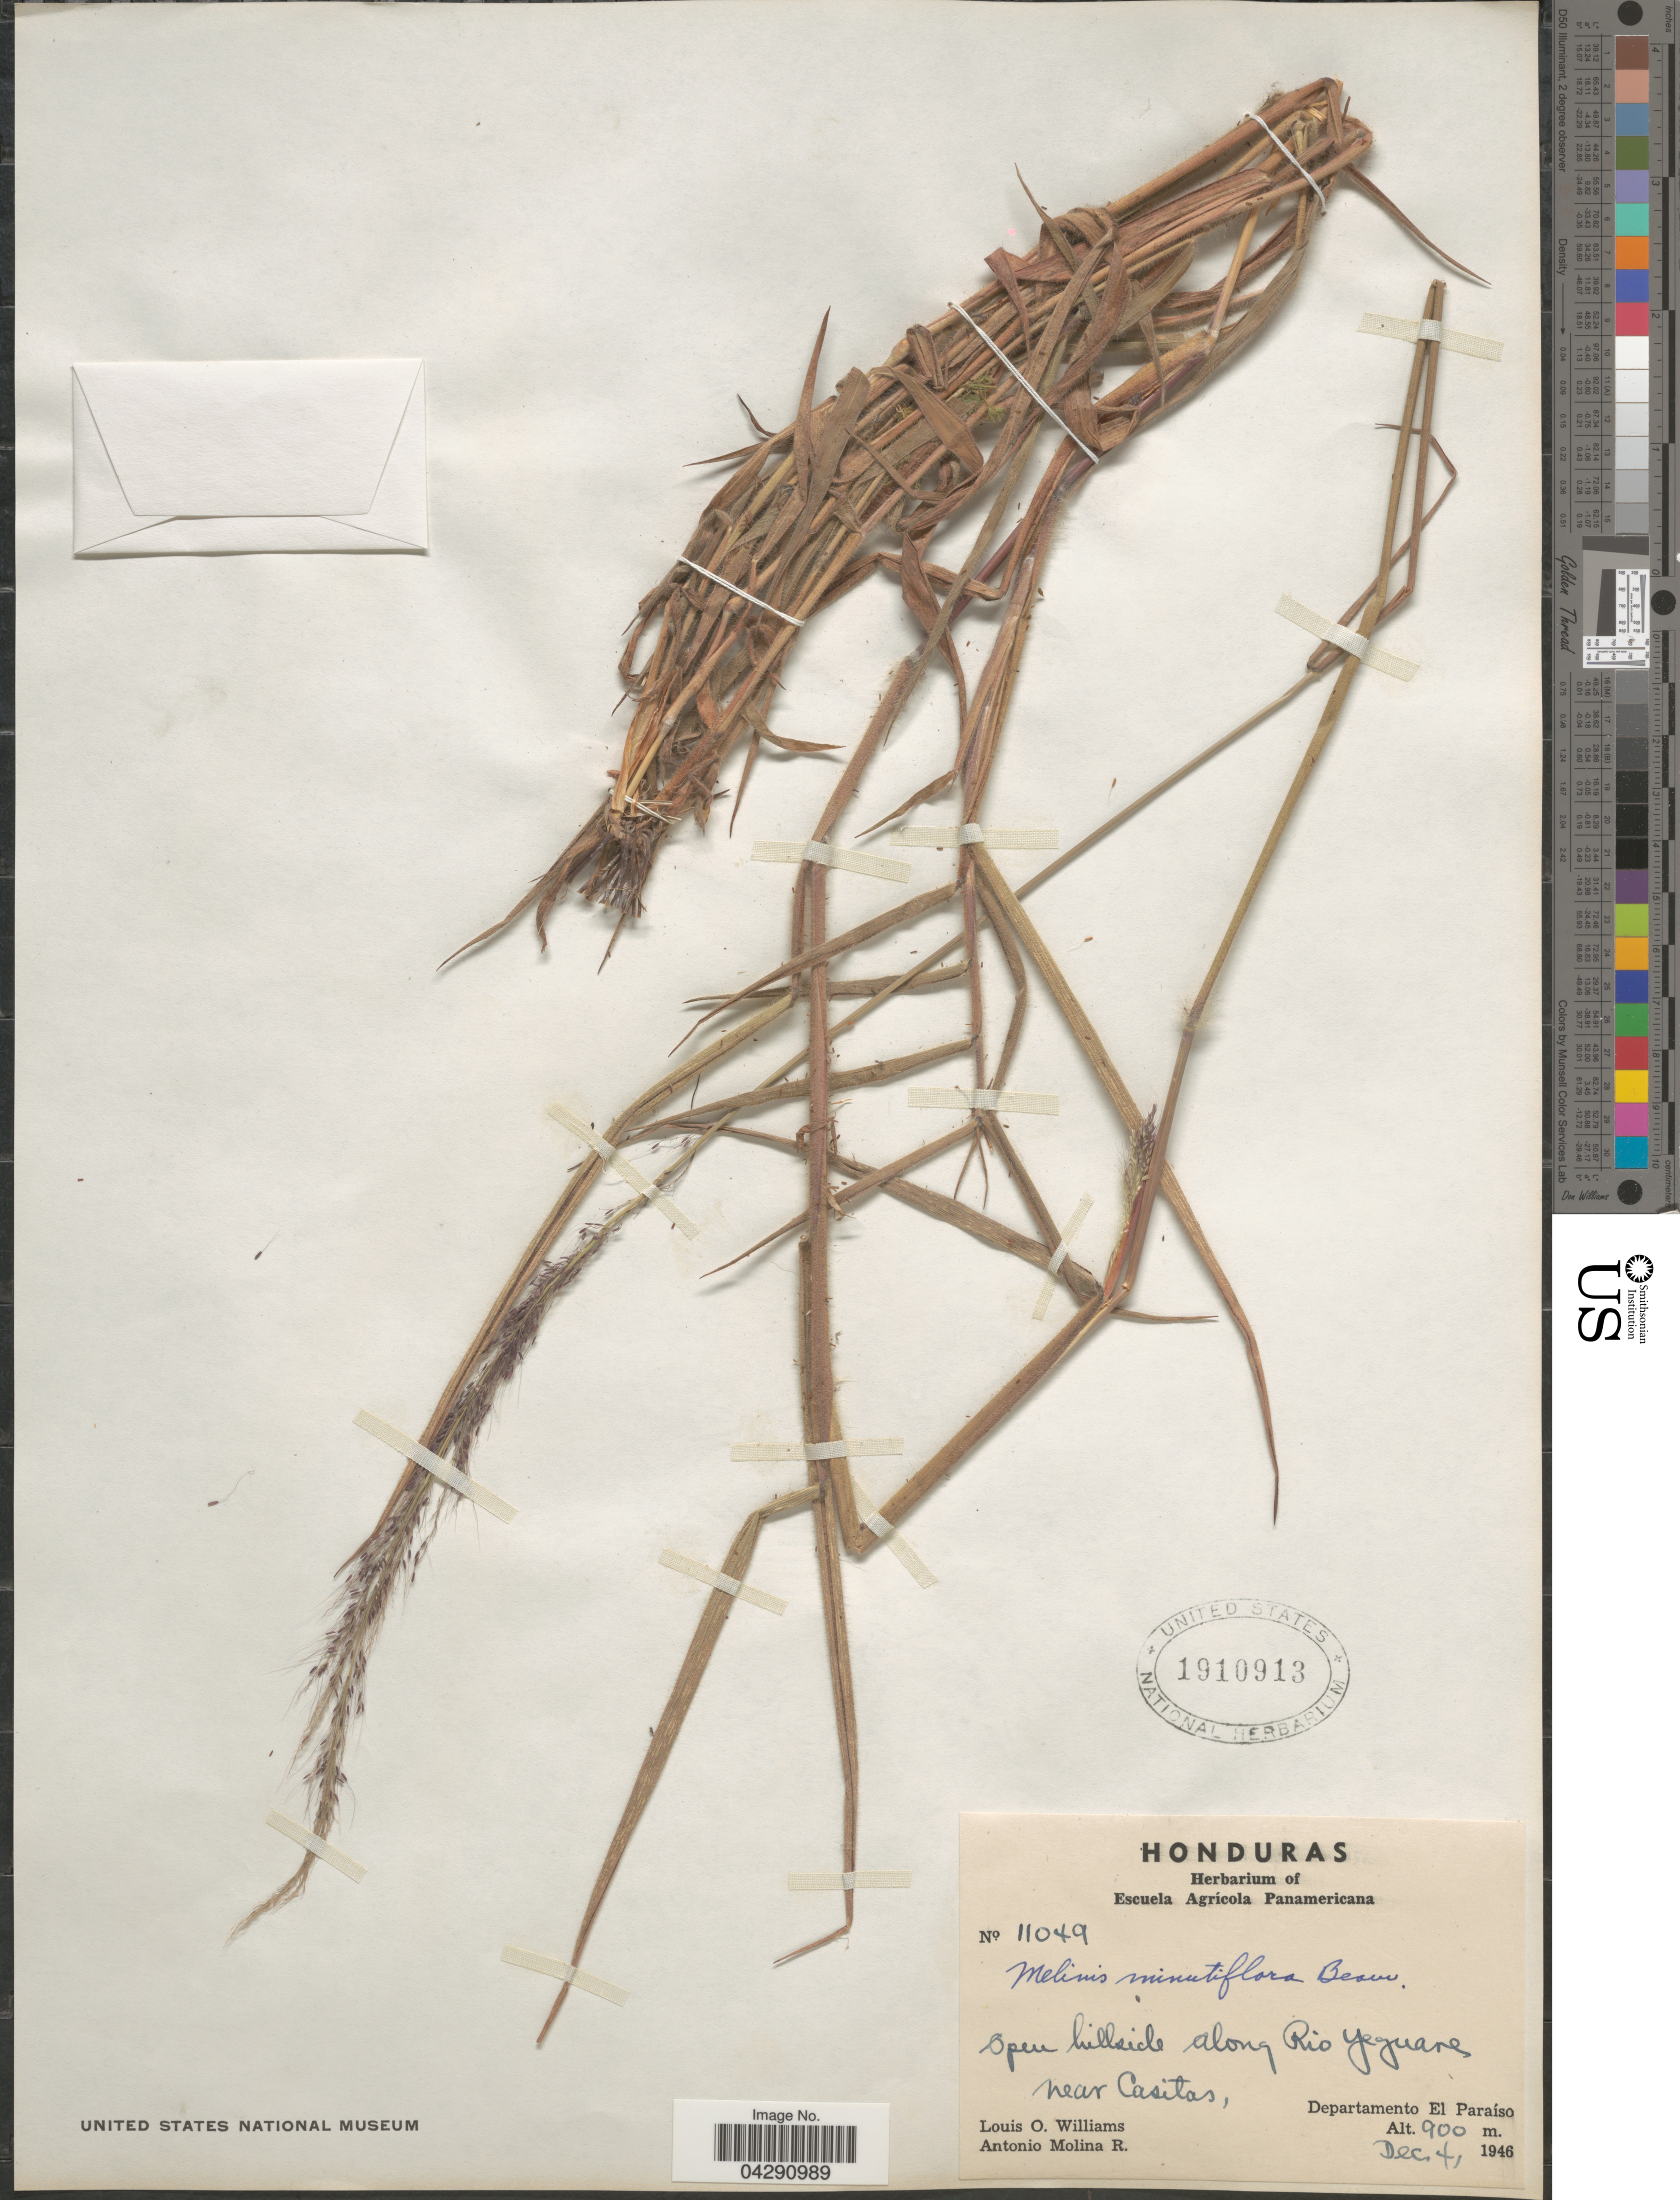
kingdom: Plantae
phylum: Tracheophyta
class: Liliopsida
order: Poales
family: Poaceae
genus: Melinis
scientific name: Melinis minutiflora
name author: P. Beauv.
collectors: L. O. Williams & A. Molina R.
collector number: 11049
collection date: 1946-12-04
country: Honduras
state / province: El Paraiso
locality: Open hillside along Rio Yeguare near Casitas, Departamento El Paraíso.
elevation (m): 900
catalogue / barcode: US 1910913